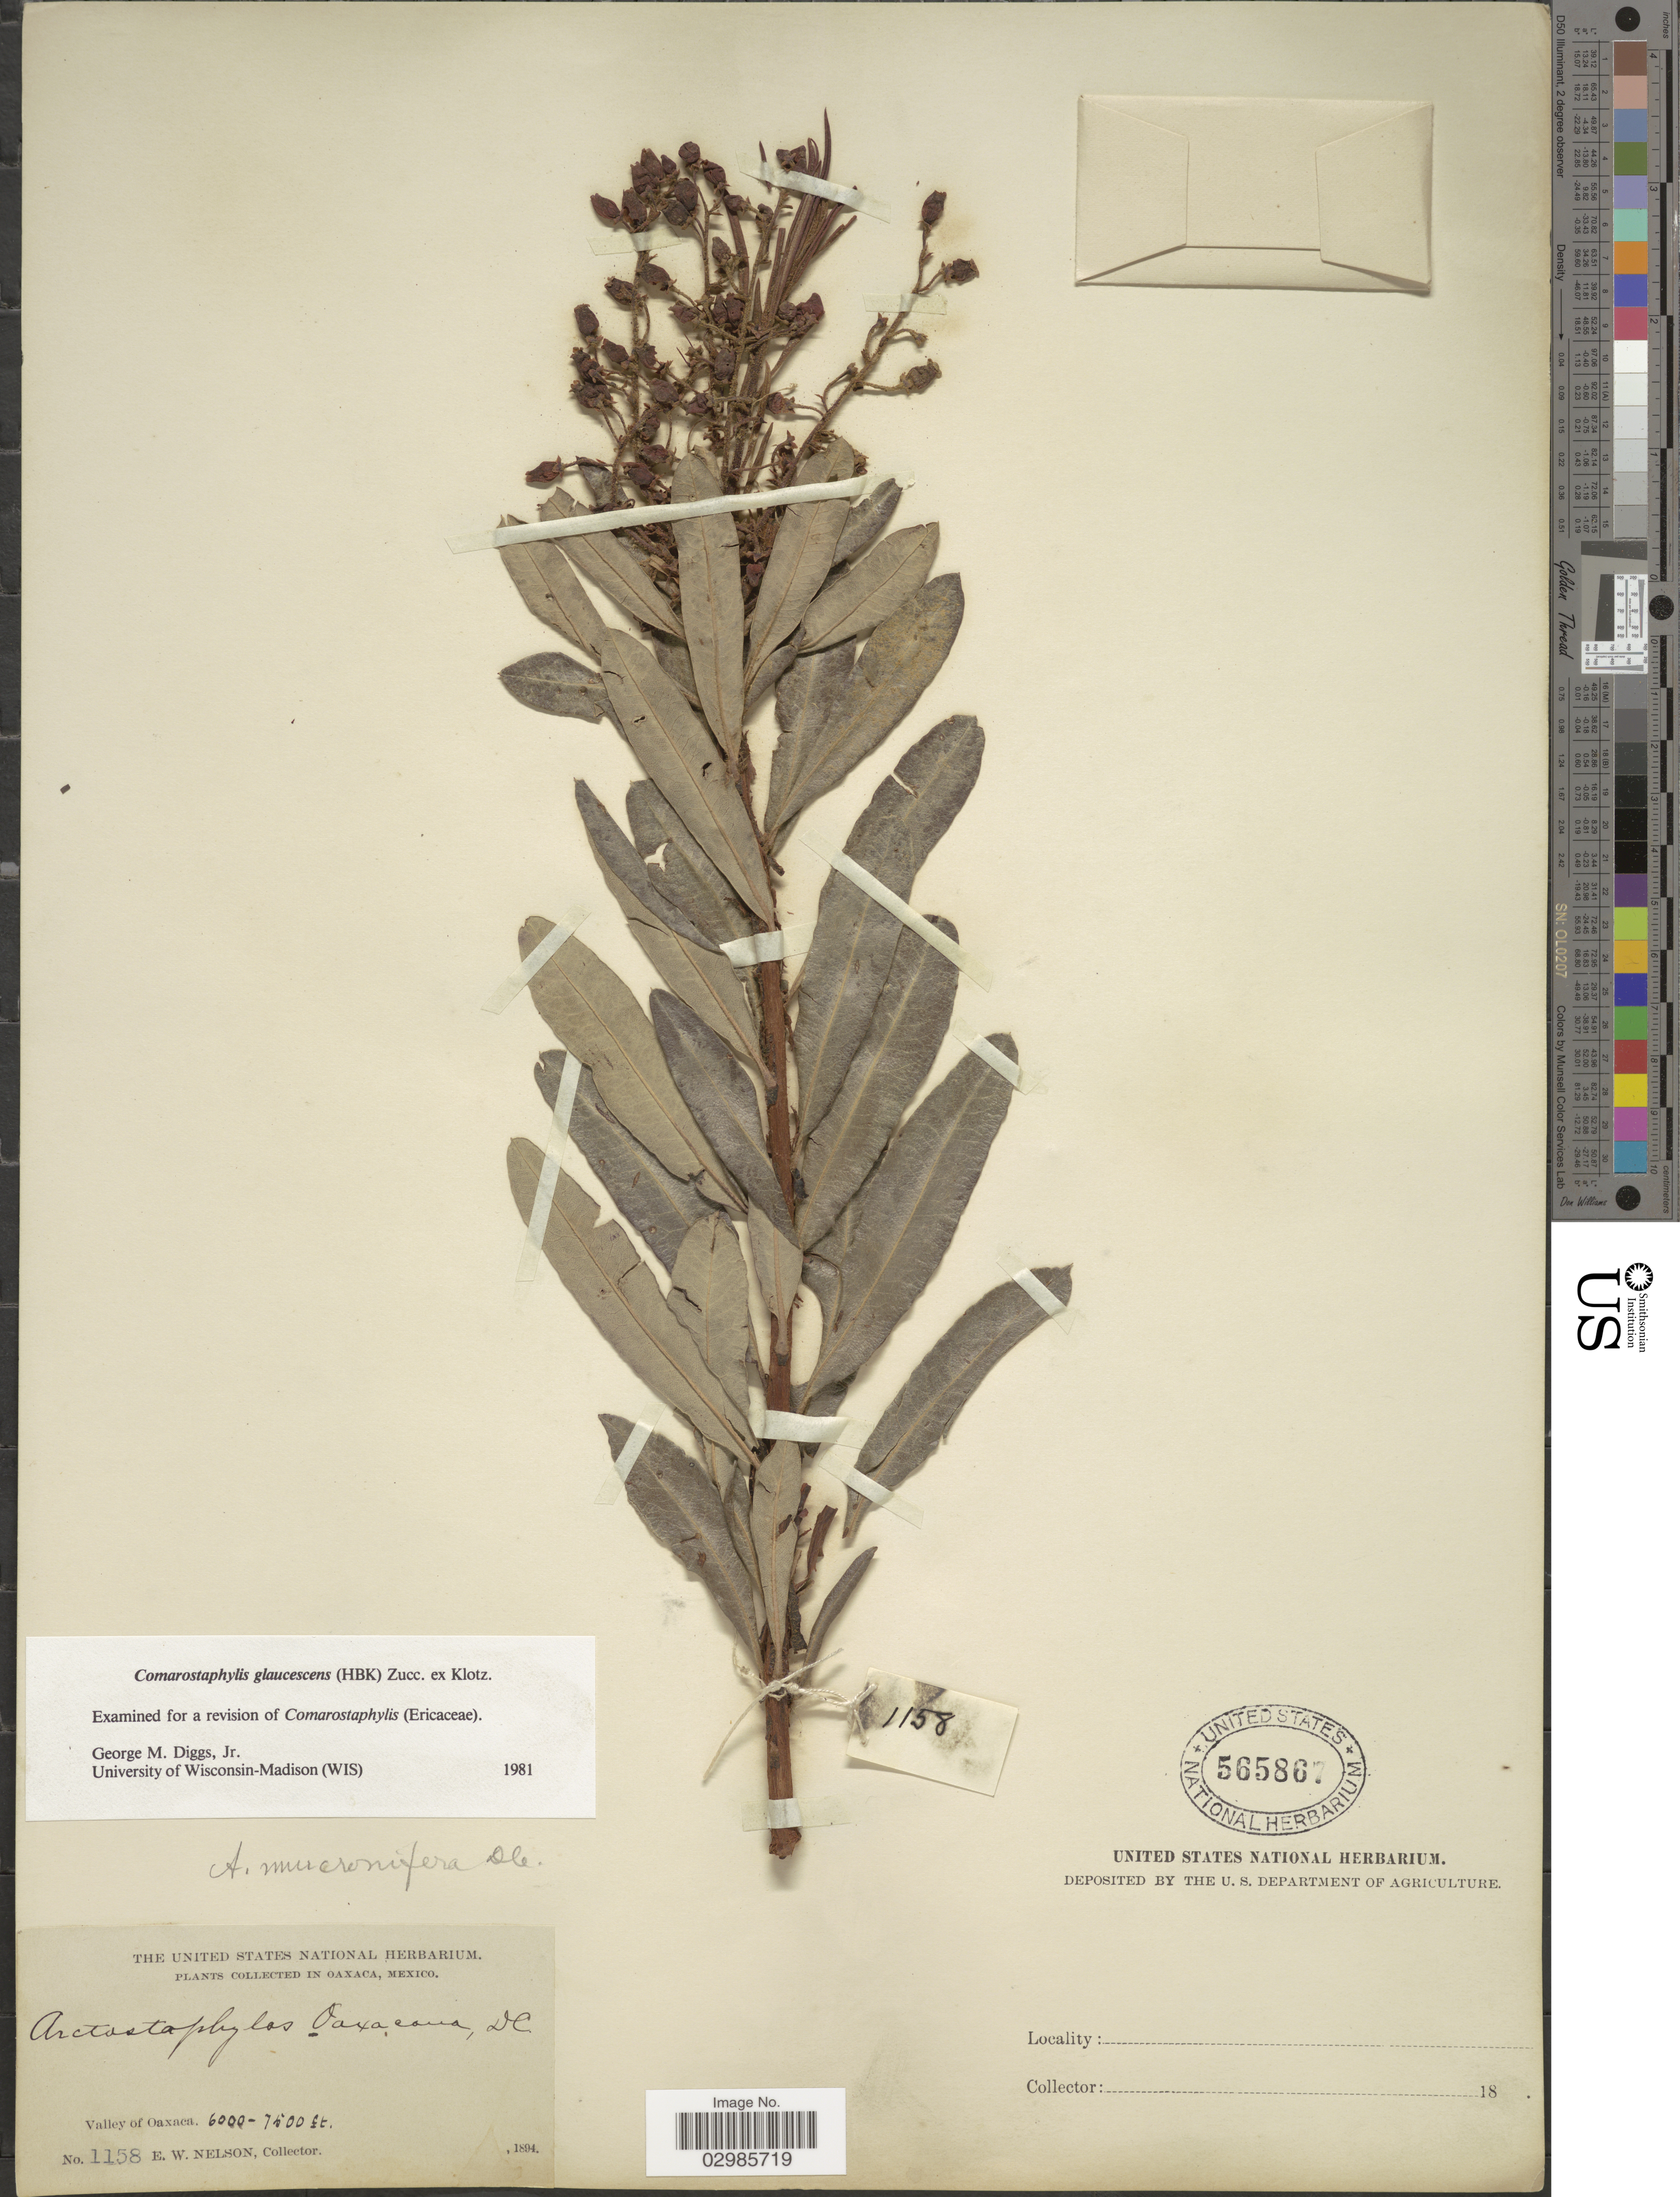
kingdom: Plantae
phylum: Tracheophyta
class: Magnoliopsida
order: Ericales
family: Ericaceae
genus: Comarostaphylis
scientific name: Comarostaphylis glaucescens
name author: (Kunth) Zucc. ex Klotzsch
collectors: E. W. Nelson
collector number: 1158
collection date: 1894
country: Mexico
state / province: Oaxaca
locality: Valley of Oaxaca.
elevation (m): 1829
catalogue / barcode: US 565867